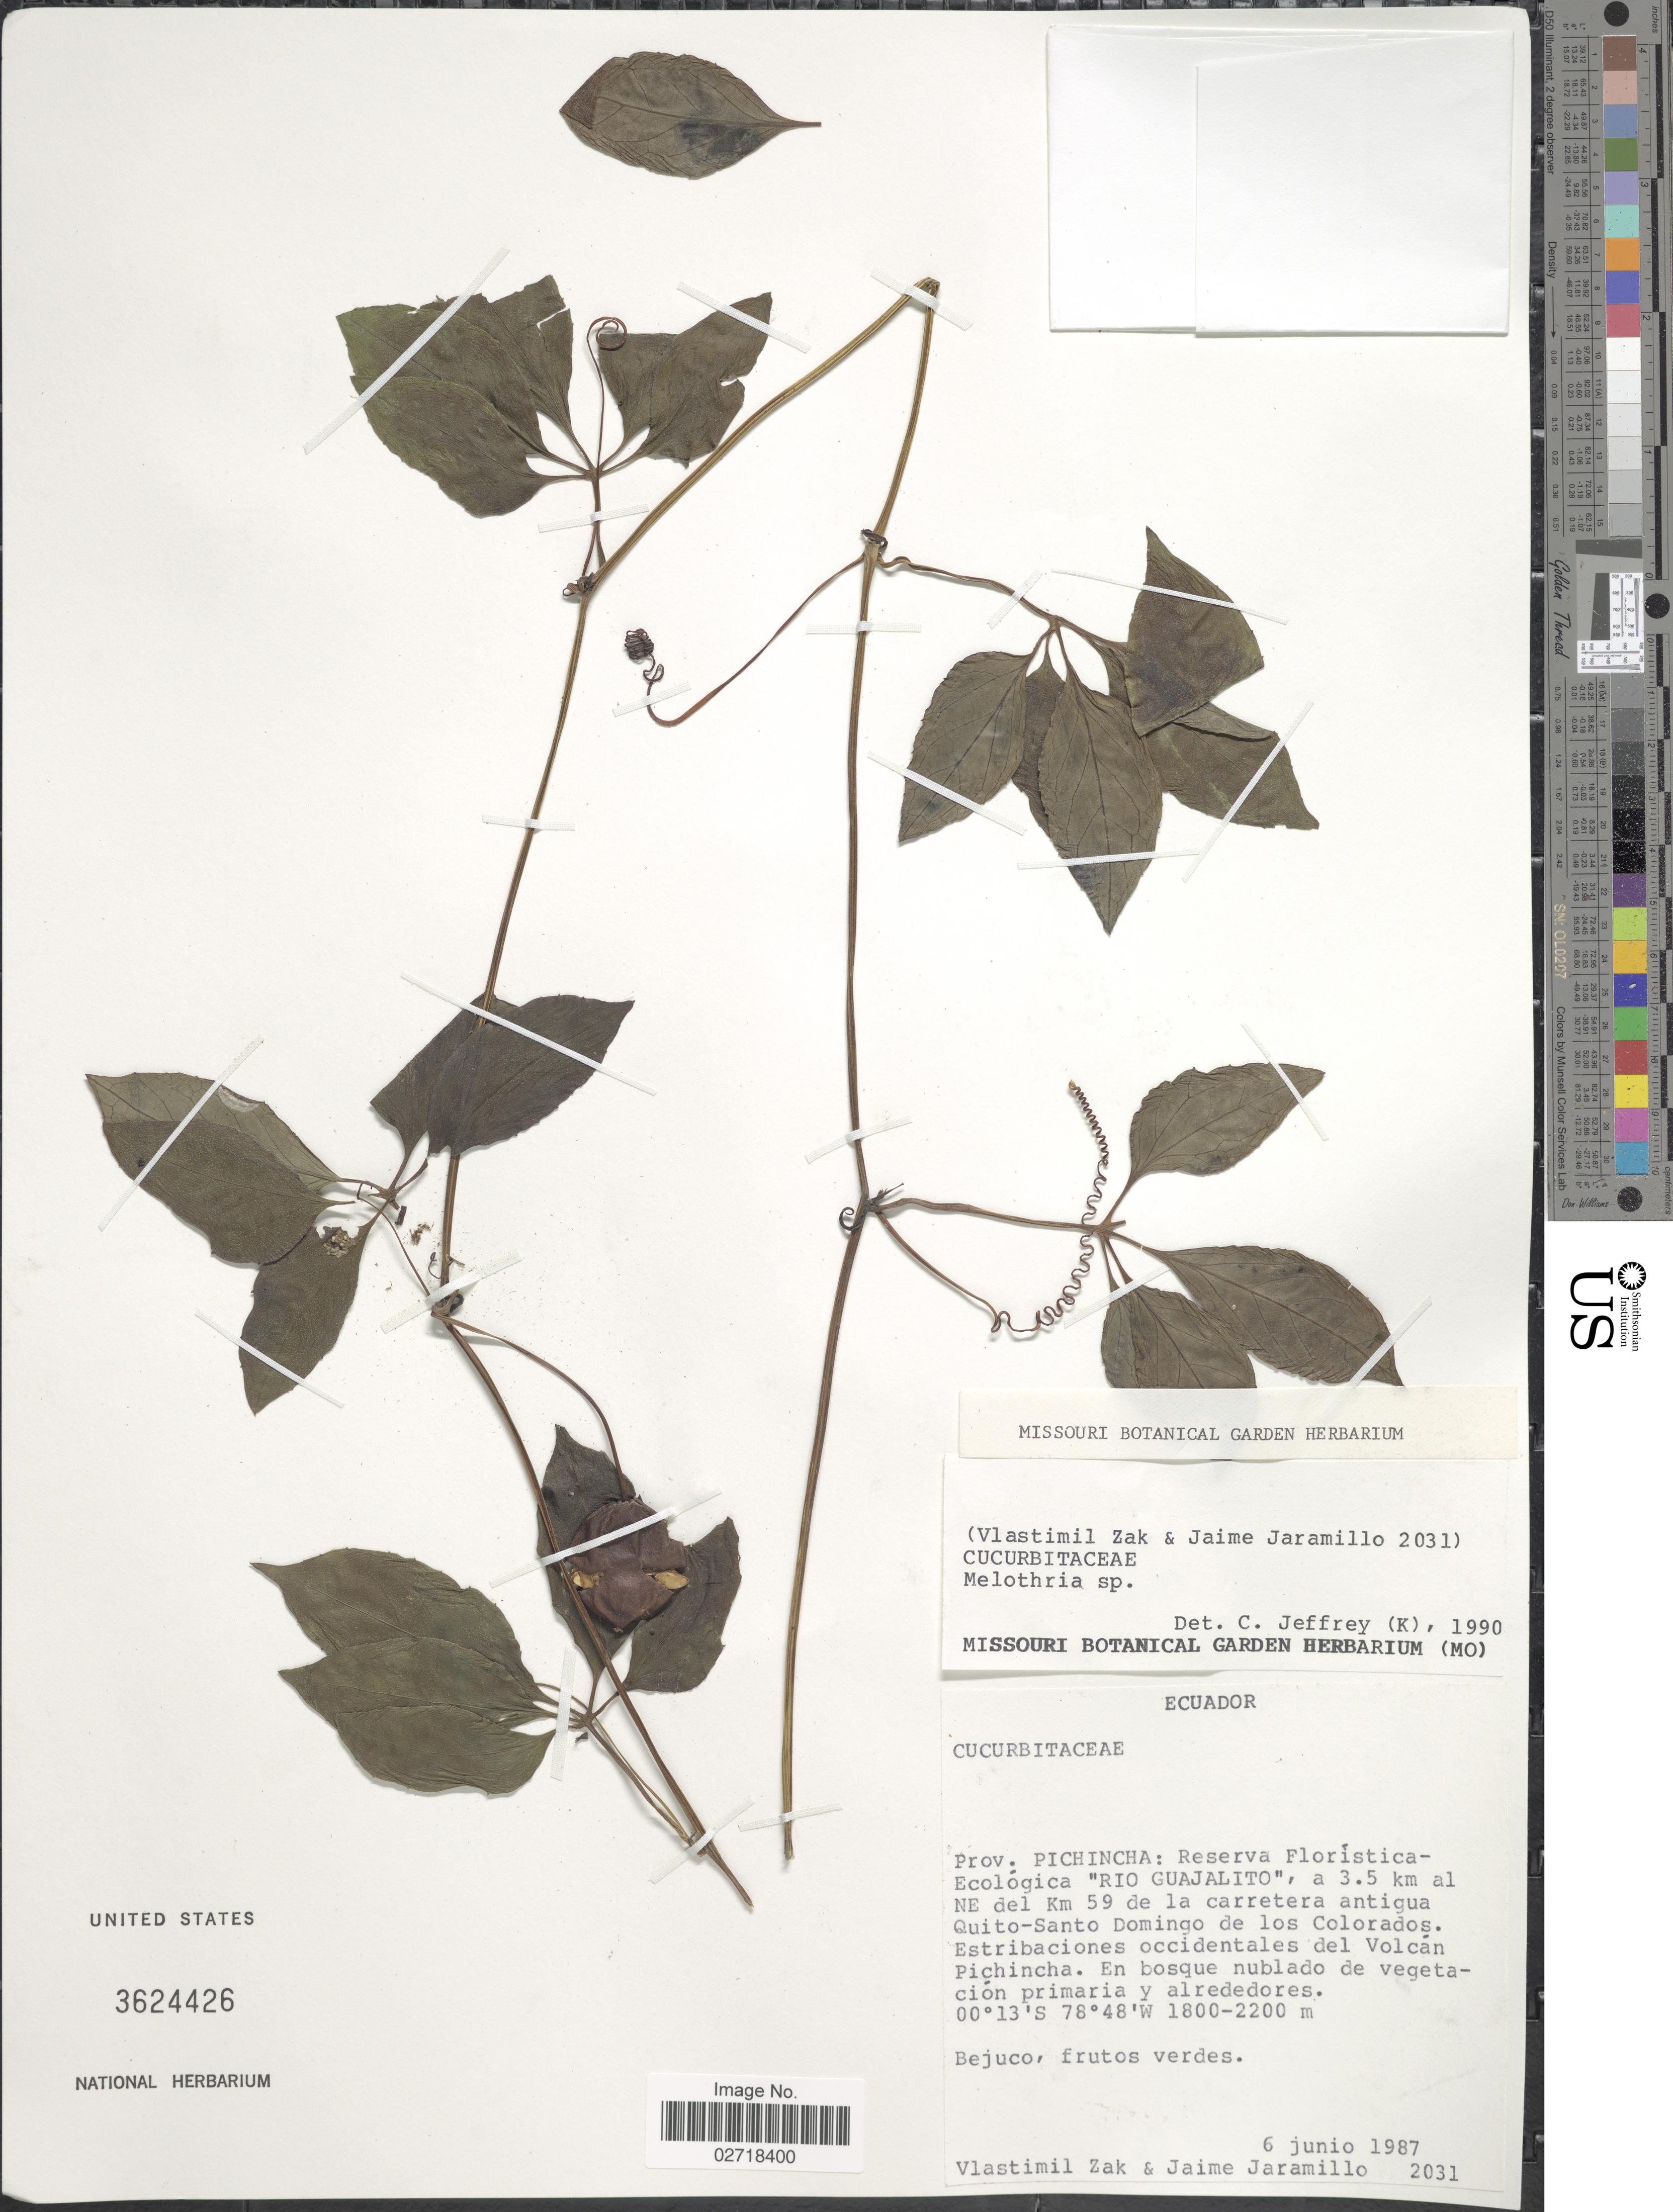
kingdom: Plantae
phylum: Tracheophyta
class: Magnoliopsida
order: Cucurbitales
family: Cucurbitaceae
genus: Cayaponia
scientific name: Cayaponia hammelii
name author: Grayum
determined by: Nee, Michael H.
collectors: V. Zak & J. Jaramillo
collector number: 2031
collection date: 1987-06-06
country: Ecuador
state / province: Pichincha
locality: Reserva Floristica-Ecologica "Rio Guajalito"a 3.5 km al NE del Km 59 de la carretera antigua Quito-Santo Domingo de los Colorados. Estribacions occidentales del Volcan Pichincha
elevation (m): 1800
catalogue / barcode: US 3624426